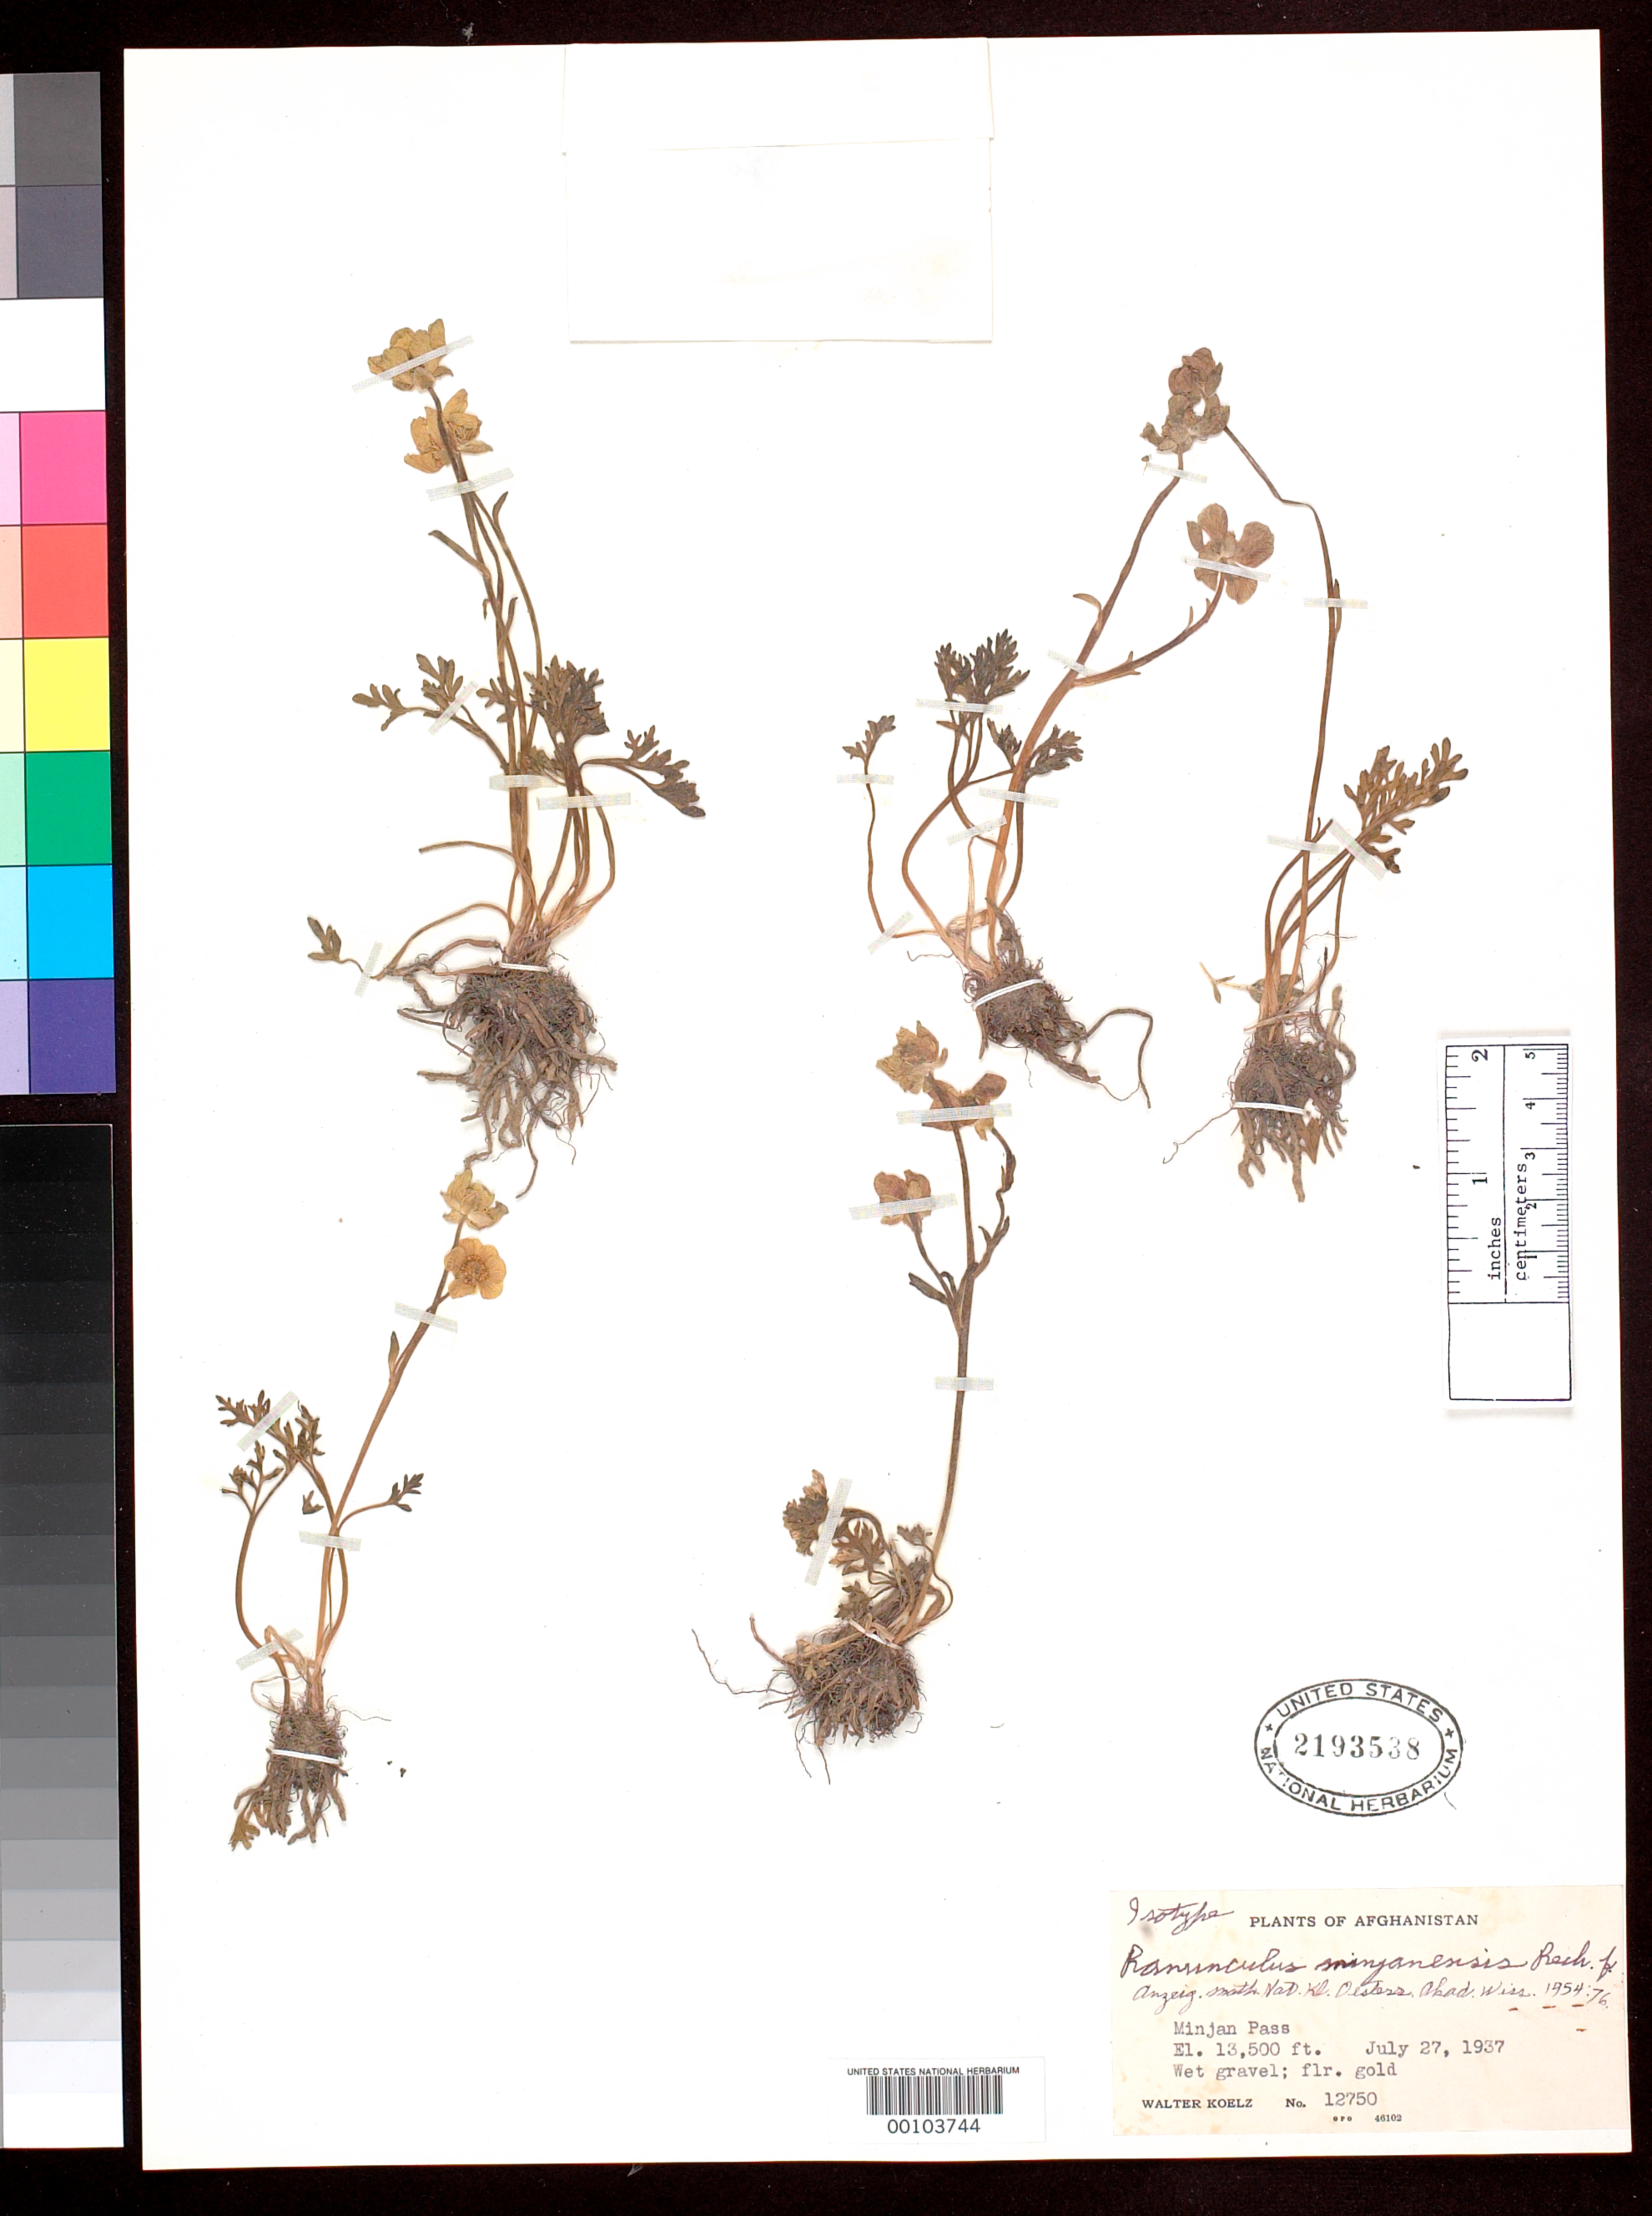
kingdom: Plantae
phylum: Tracheophyta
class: Magnoliopsida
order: Ranunculales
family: Ranunculaceae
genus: Ranunculus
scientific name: Ranunculus minjanensis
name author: Rech. f.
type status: Isotype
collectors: W. N. Koelz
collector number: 12750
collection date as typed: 27 Jul 1937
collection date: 1937-07-27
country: Afghanistan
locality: Minjan Pass.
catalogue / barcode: US 2193538